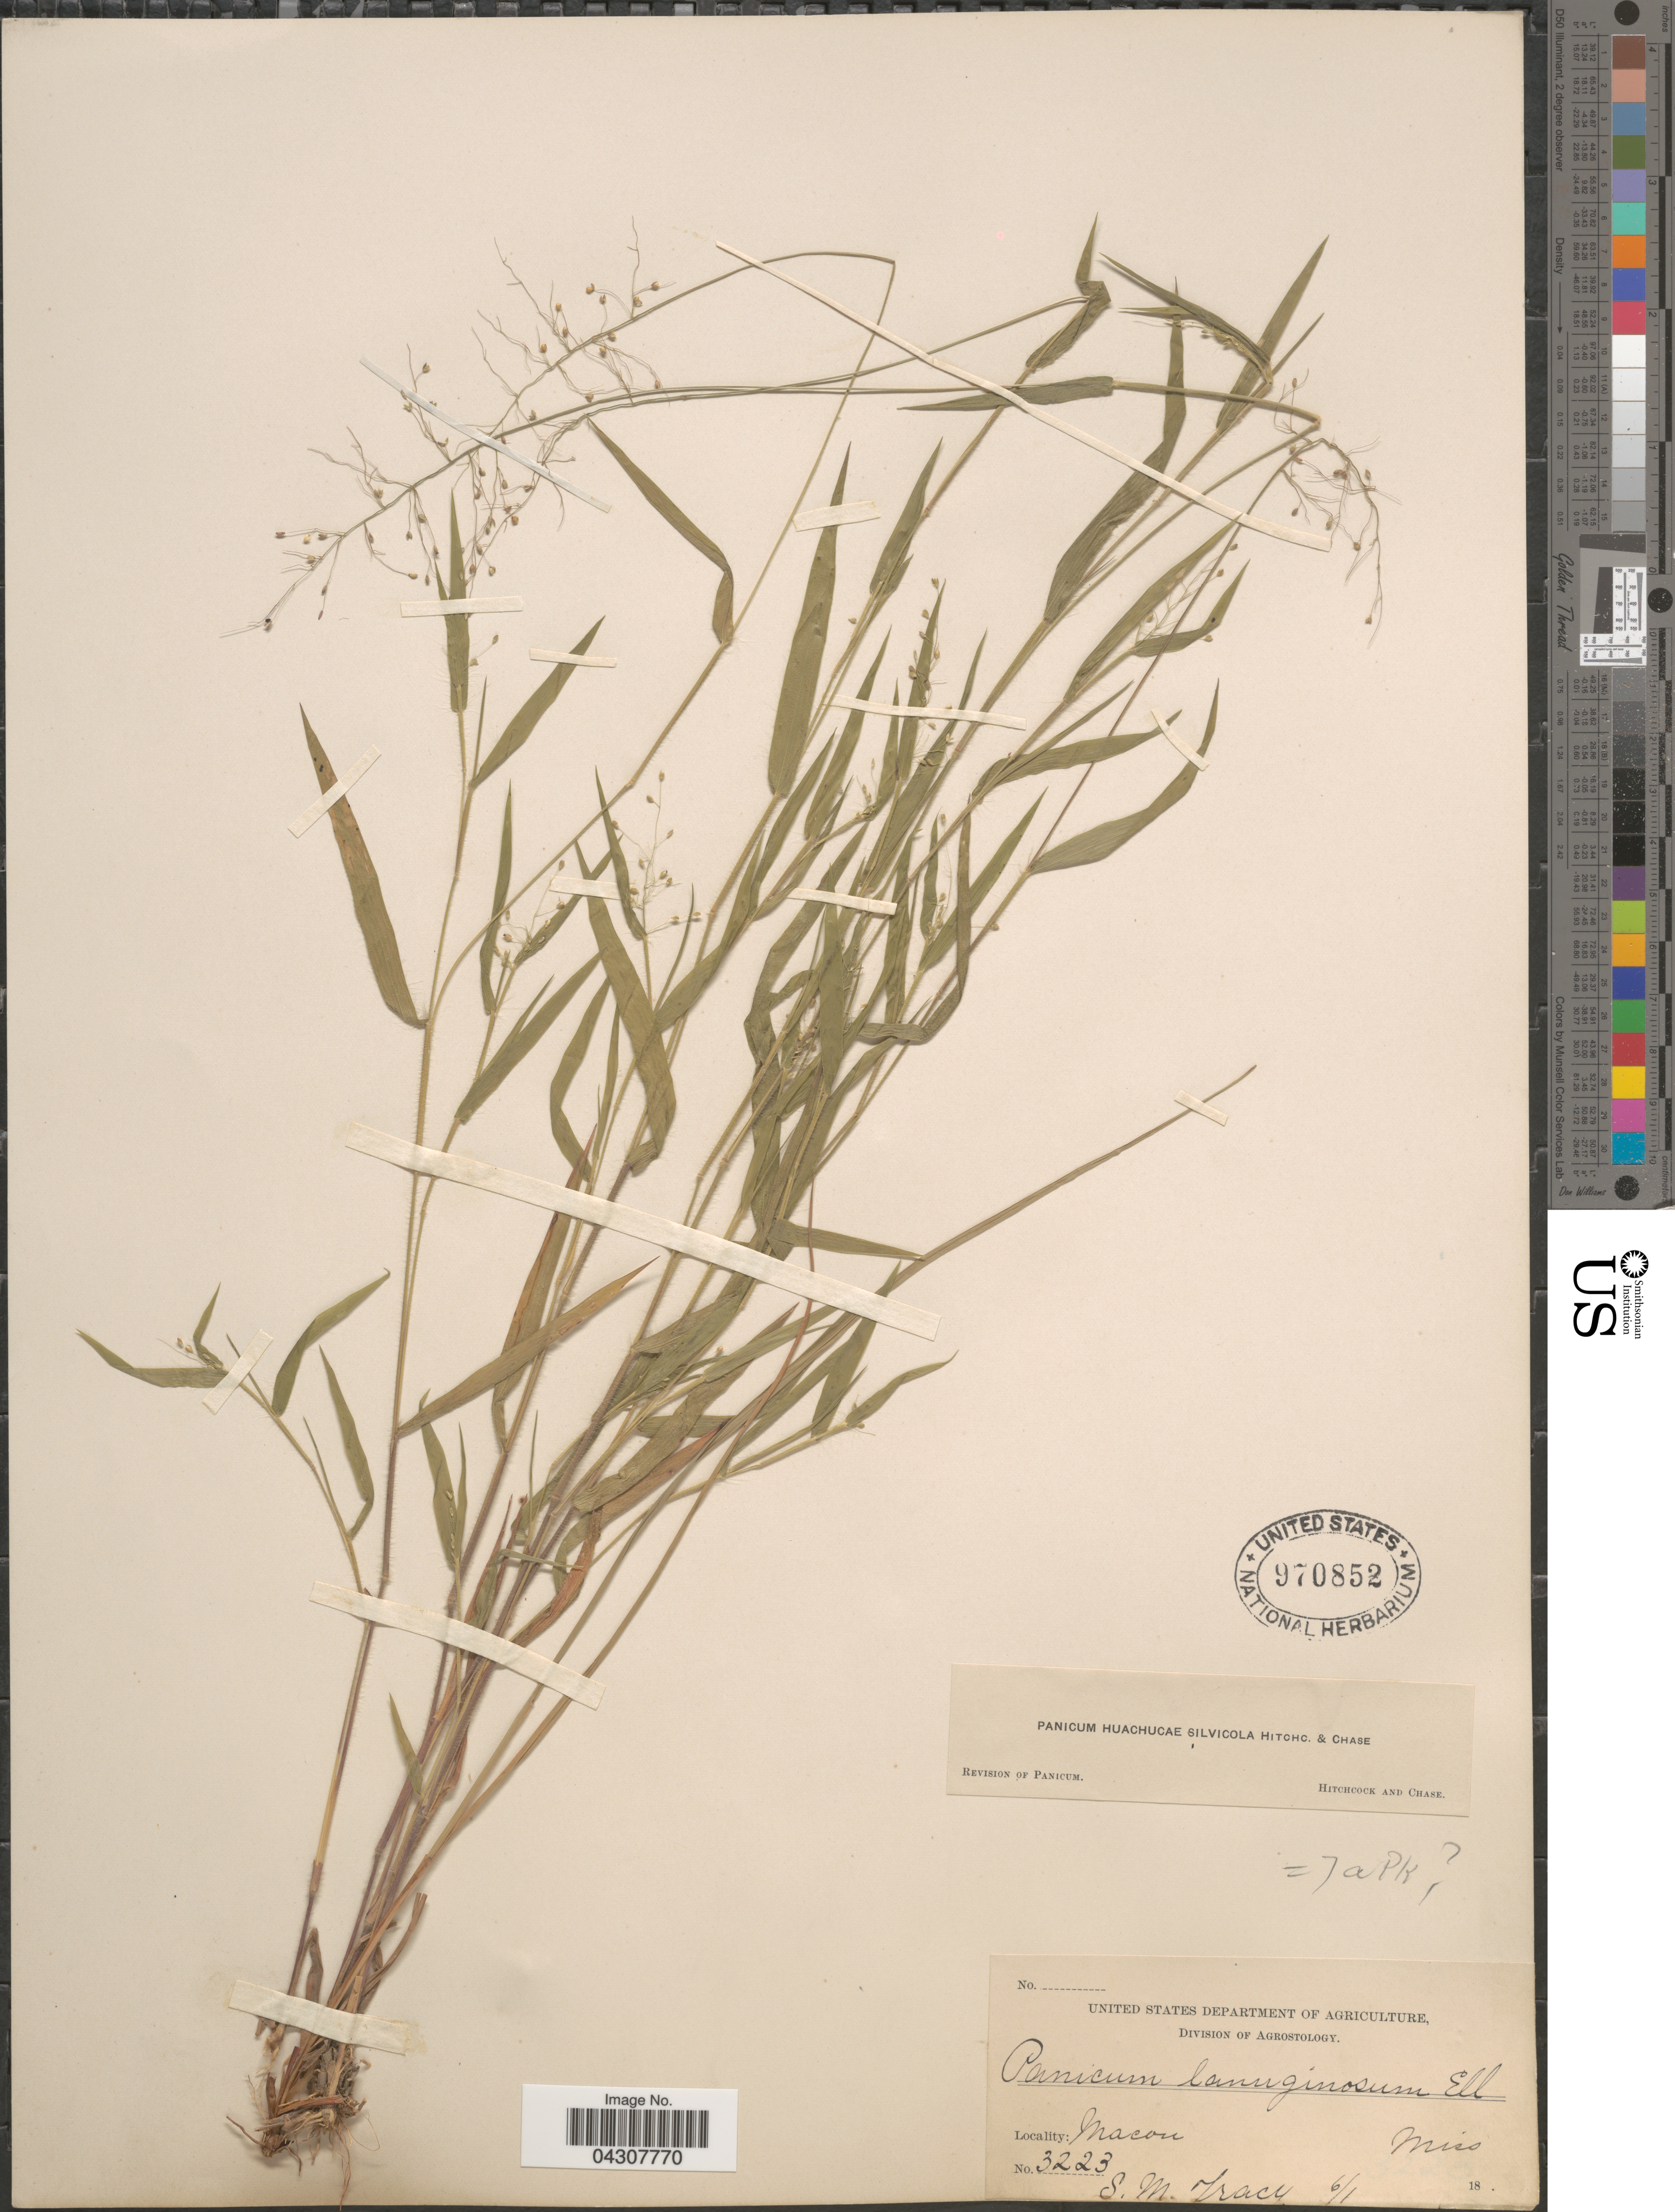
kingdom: Plantae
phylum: Tracheophyta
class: Liliopsida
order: Poales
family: Poaceae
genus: Dichanthelium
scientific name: Dichanthelium acuminatum var. acuminatum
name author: (Sw.) Gould & C.A. Clark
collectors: S. M. Tracy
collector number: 3223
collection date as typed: Transcribed d/m/y: 1/6/18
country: United States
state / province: Mississippi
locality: Macon.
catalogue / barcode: US 970852